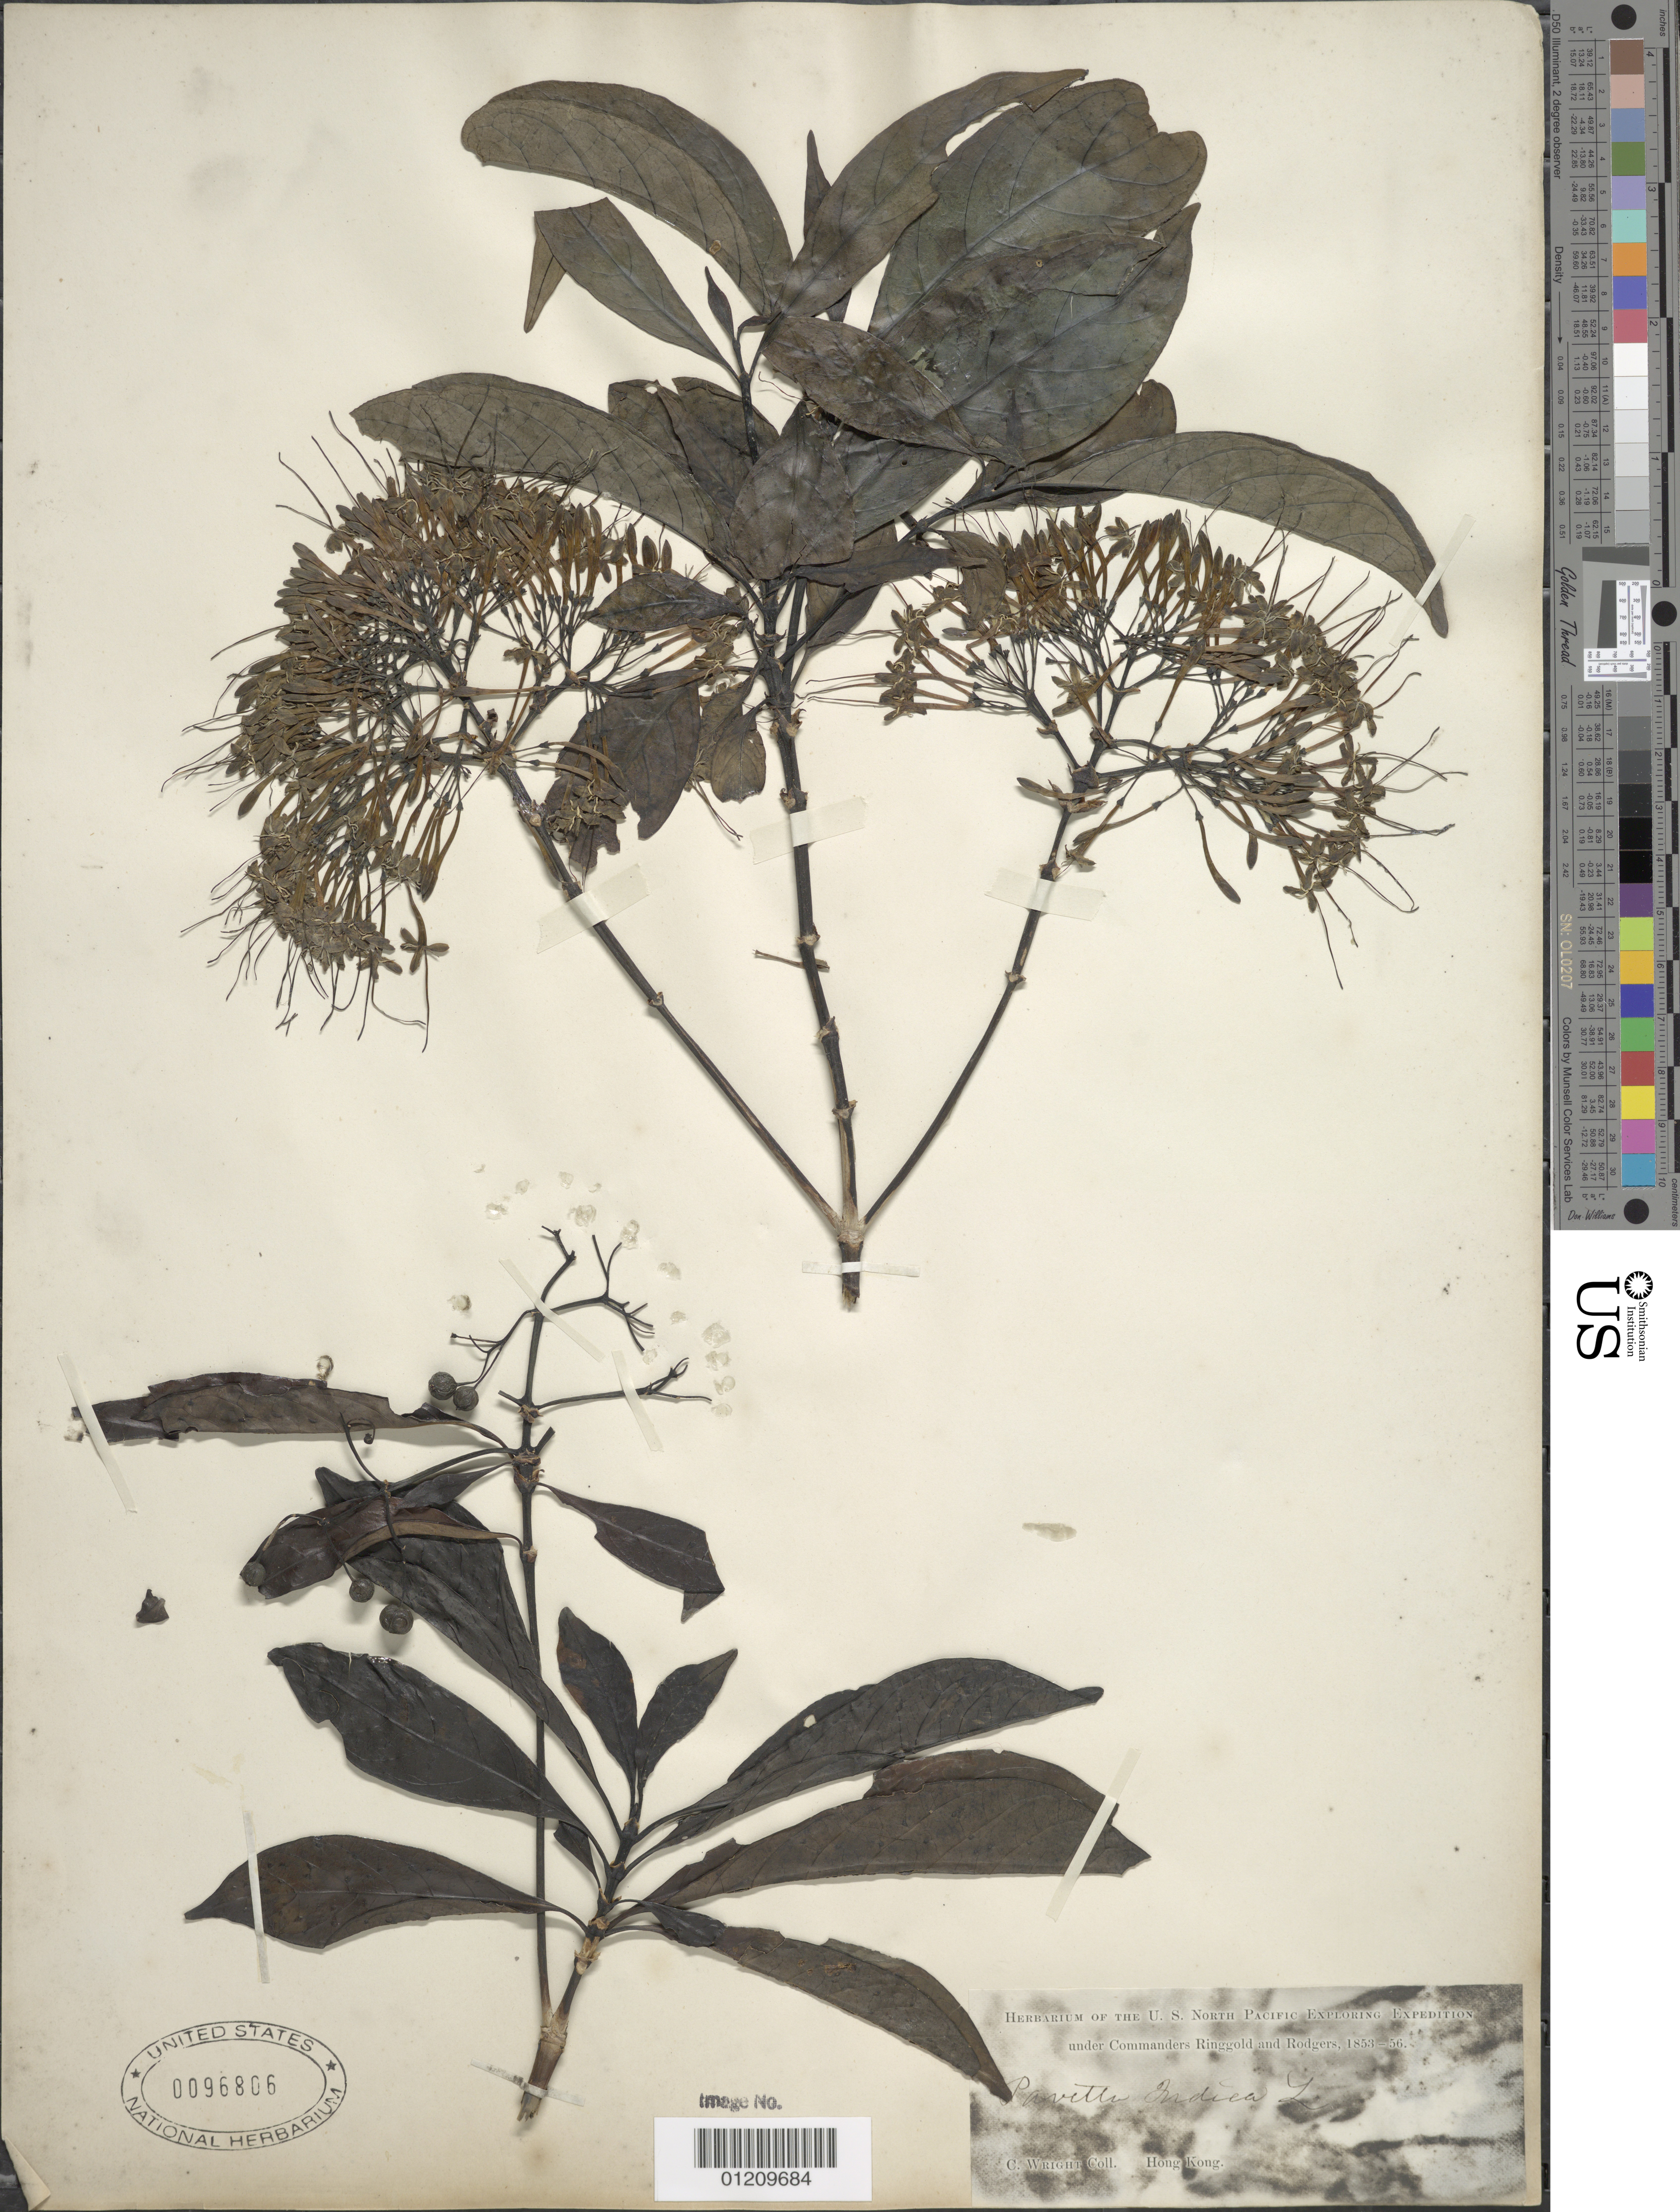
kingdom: Plantae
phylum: Tracheophyta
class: Magnoliopsida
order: Gentianales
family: Rubiaceae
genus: Pavetta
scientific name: Pavetta indica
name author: L.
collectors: C. Wright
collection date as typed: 1853 to -- -- 1856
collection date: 1853/1856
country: China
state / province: Hong Kong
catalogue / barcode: US 96806